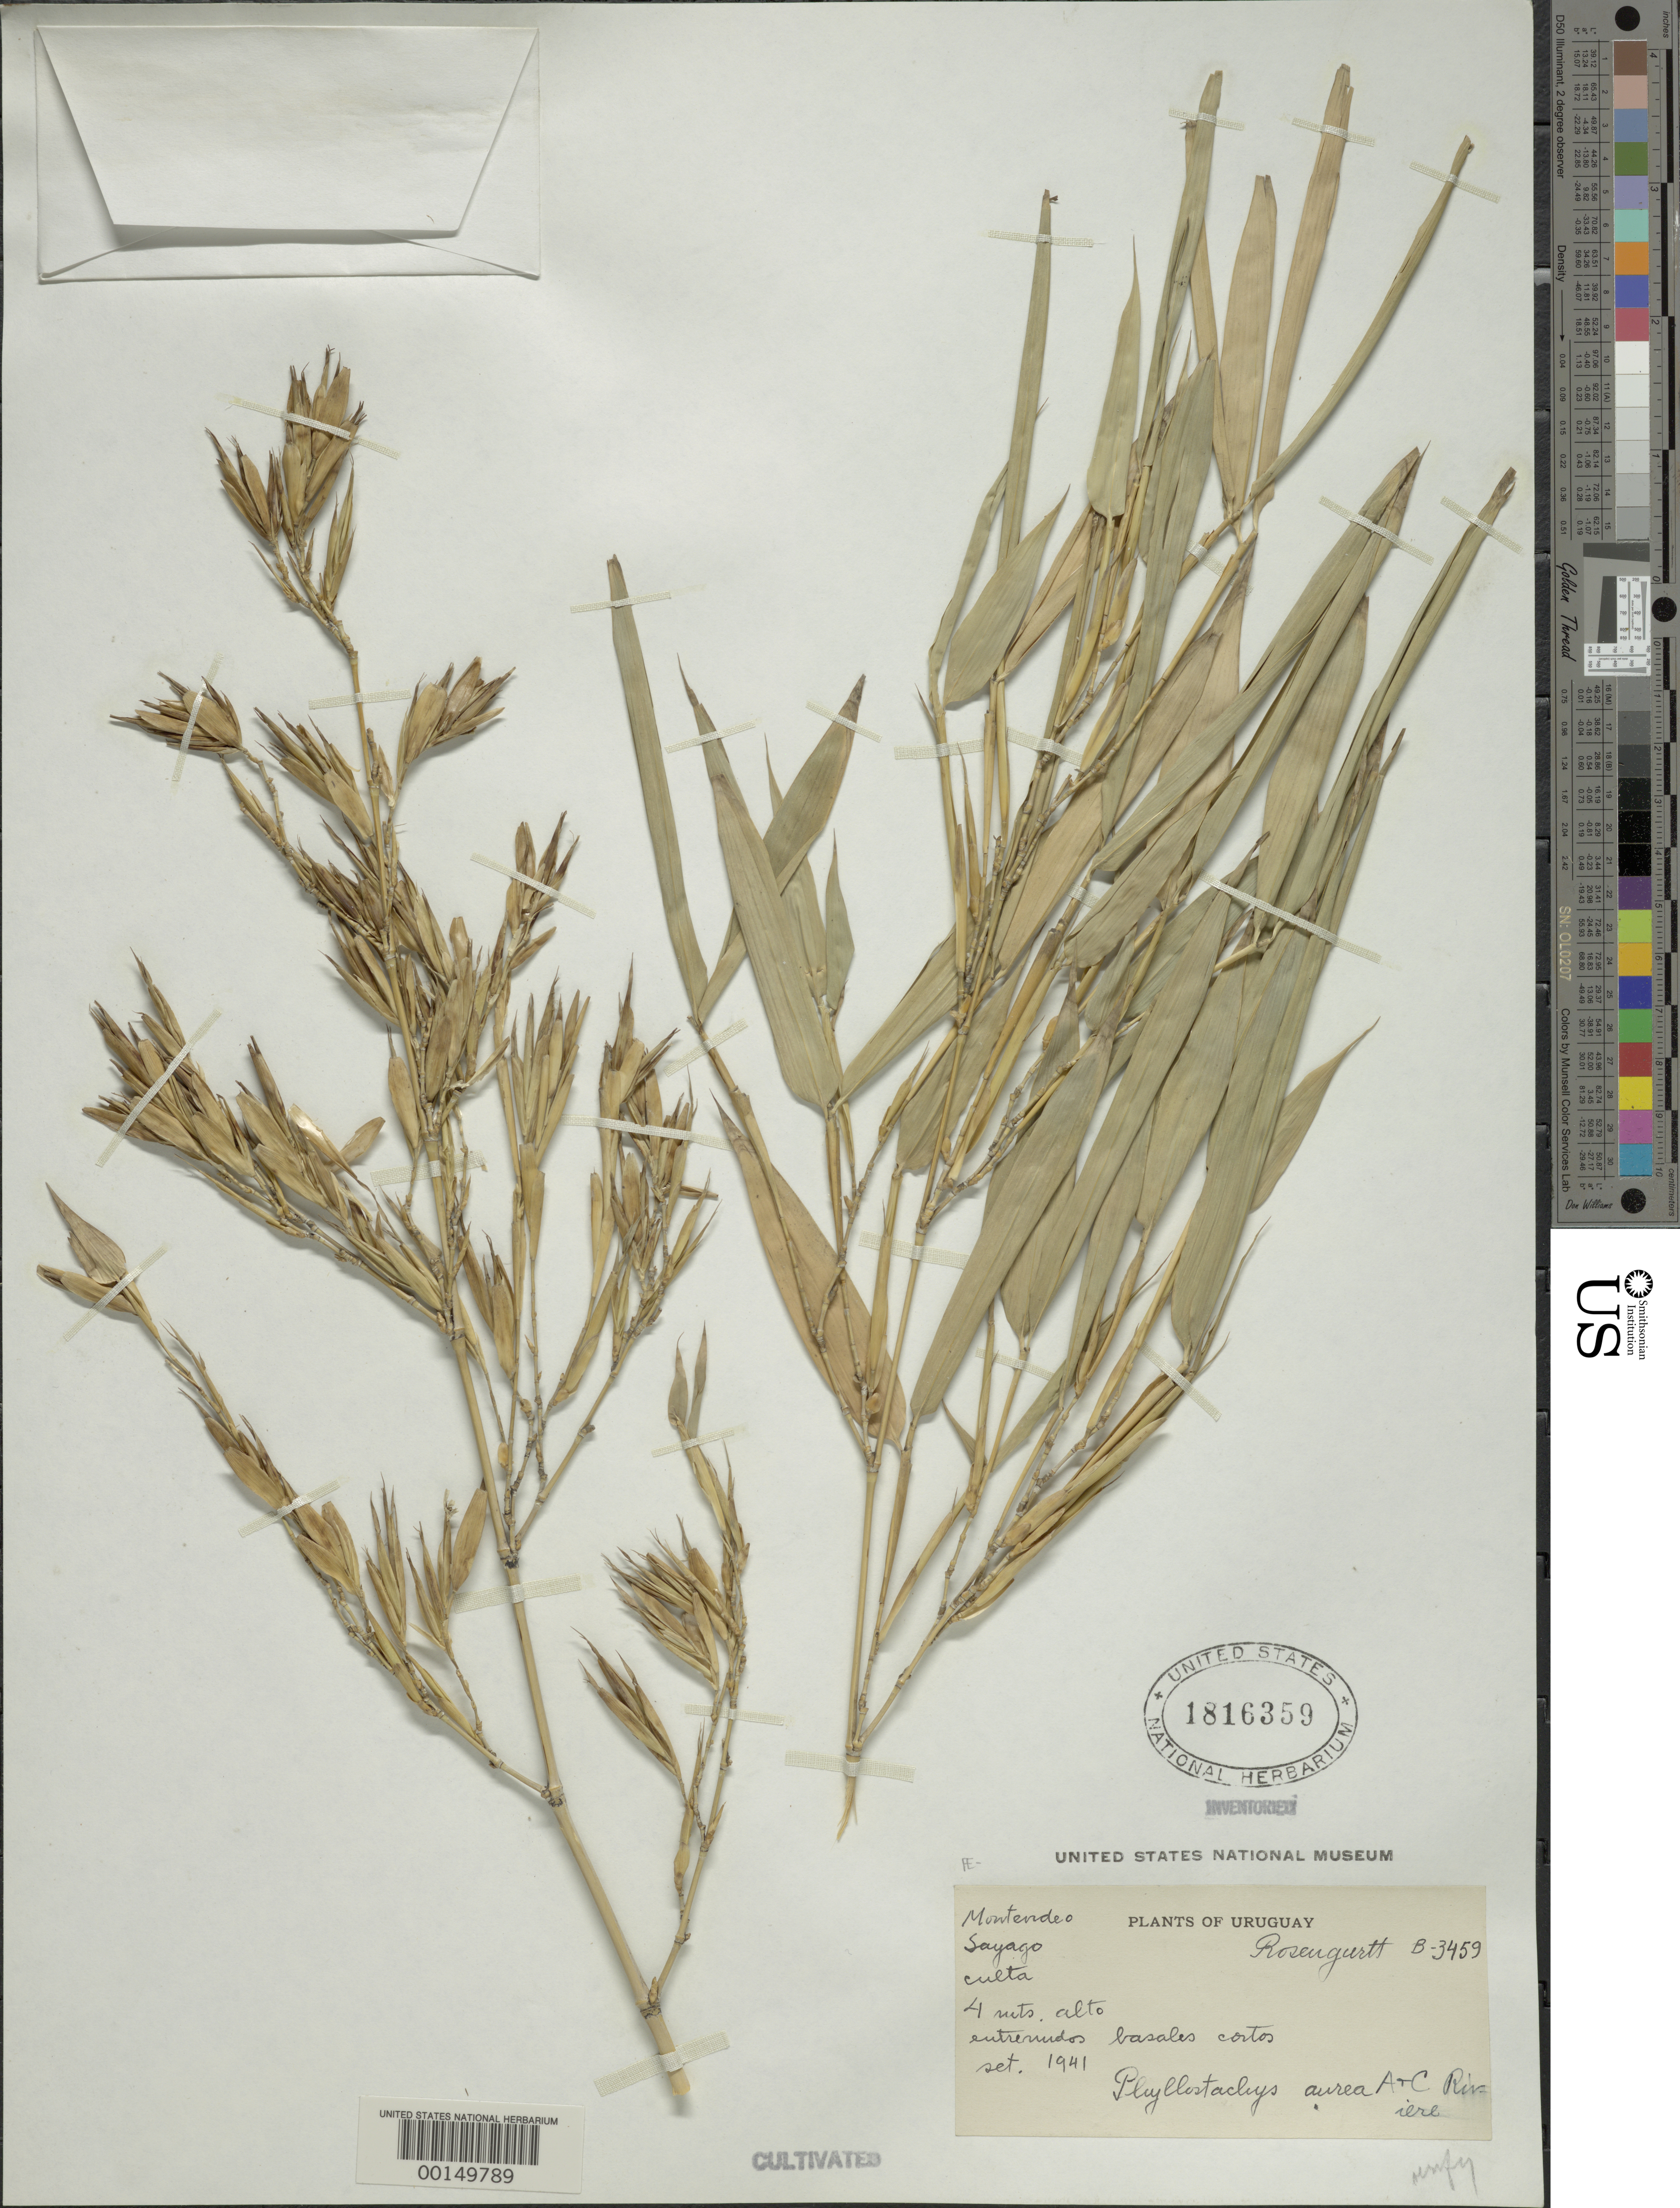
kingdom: Plantae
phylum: Tracheophyta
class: Liliopsida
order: Poales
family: Poaceae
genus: Phyllostachys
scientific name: Phyllostachys aurea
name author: Rivière & C. Rivière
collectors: B. Rosengurtt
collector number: B-3459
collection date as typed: Sep 1941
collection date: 1941-09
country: Uruguay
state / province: Montevideo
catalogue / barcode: US 1816359